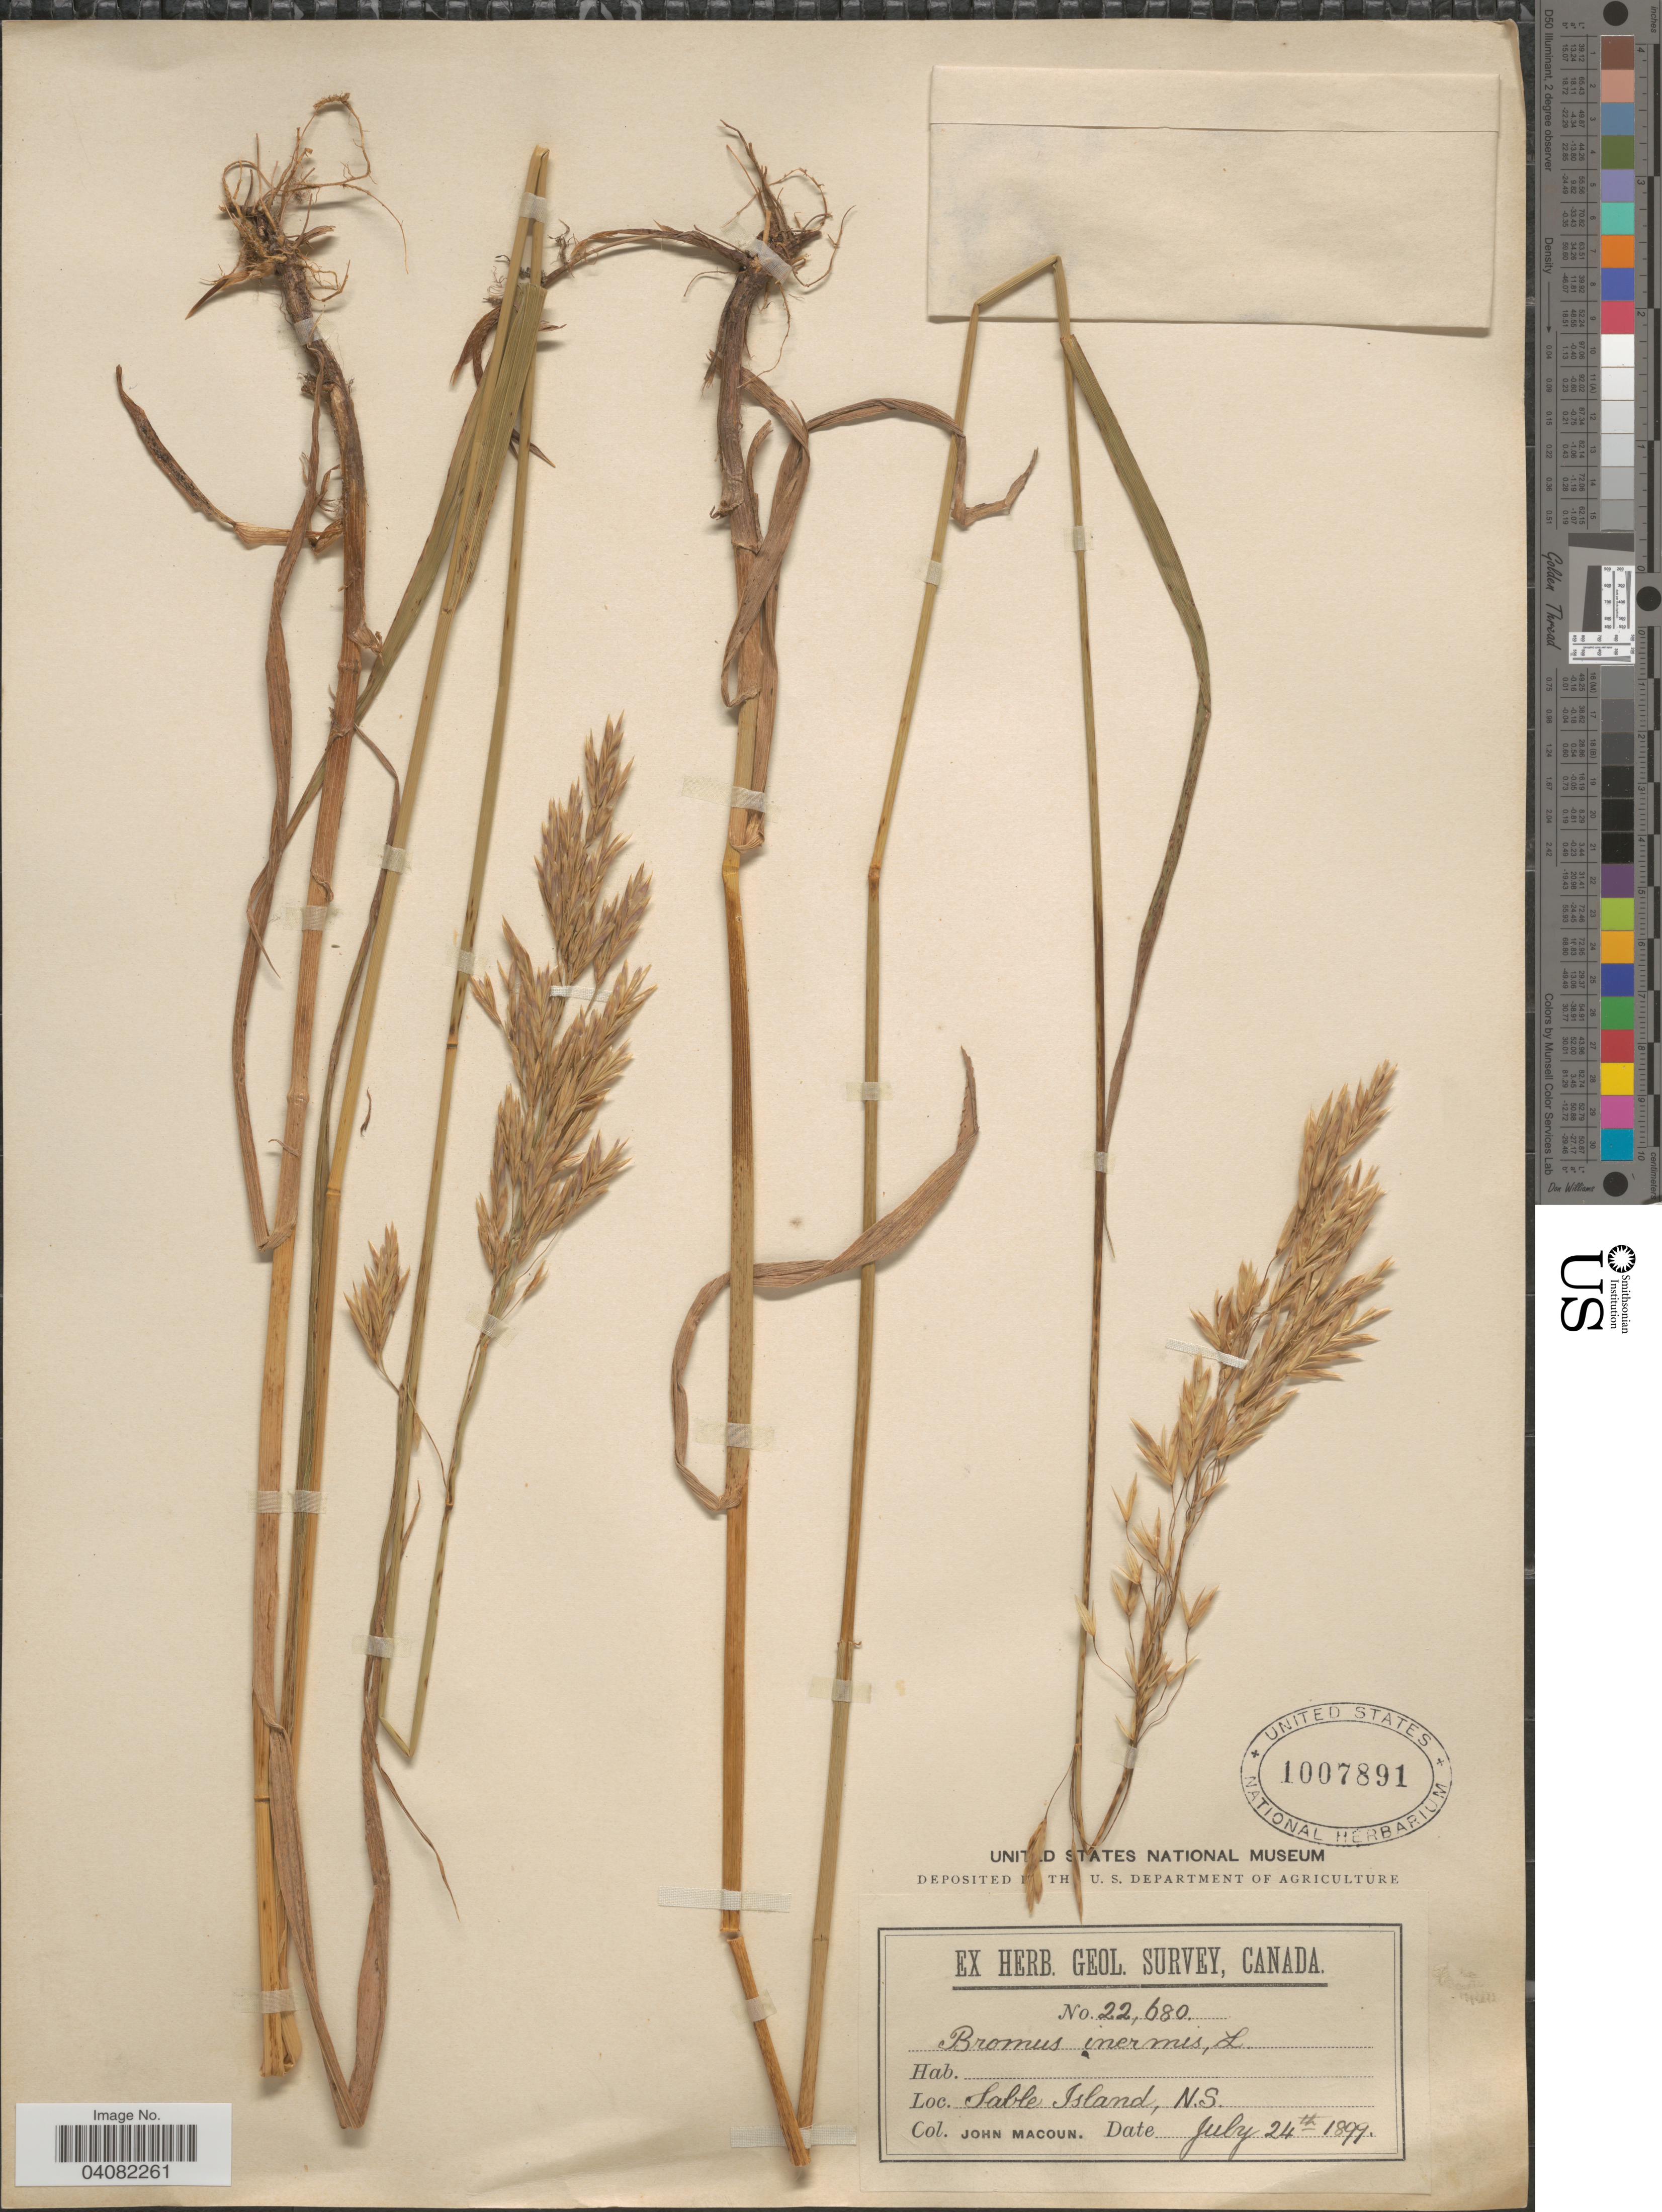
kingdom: Plantae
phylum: Tracheophyta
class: Liliopsida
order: Poales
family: Poaceae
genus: Bromus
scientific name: Bromus inermis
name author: Leyss.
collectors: J. Macoun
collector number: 22680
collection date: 1899-07-24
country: Canada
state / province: Nova Scotia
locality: Herb. Geol. Survey, Canada. Sable Island.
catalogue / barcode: US 1007891